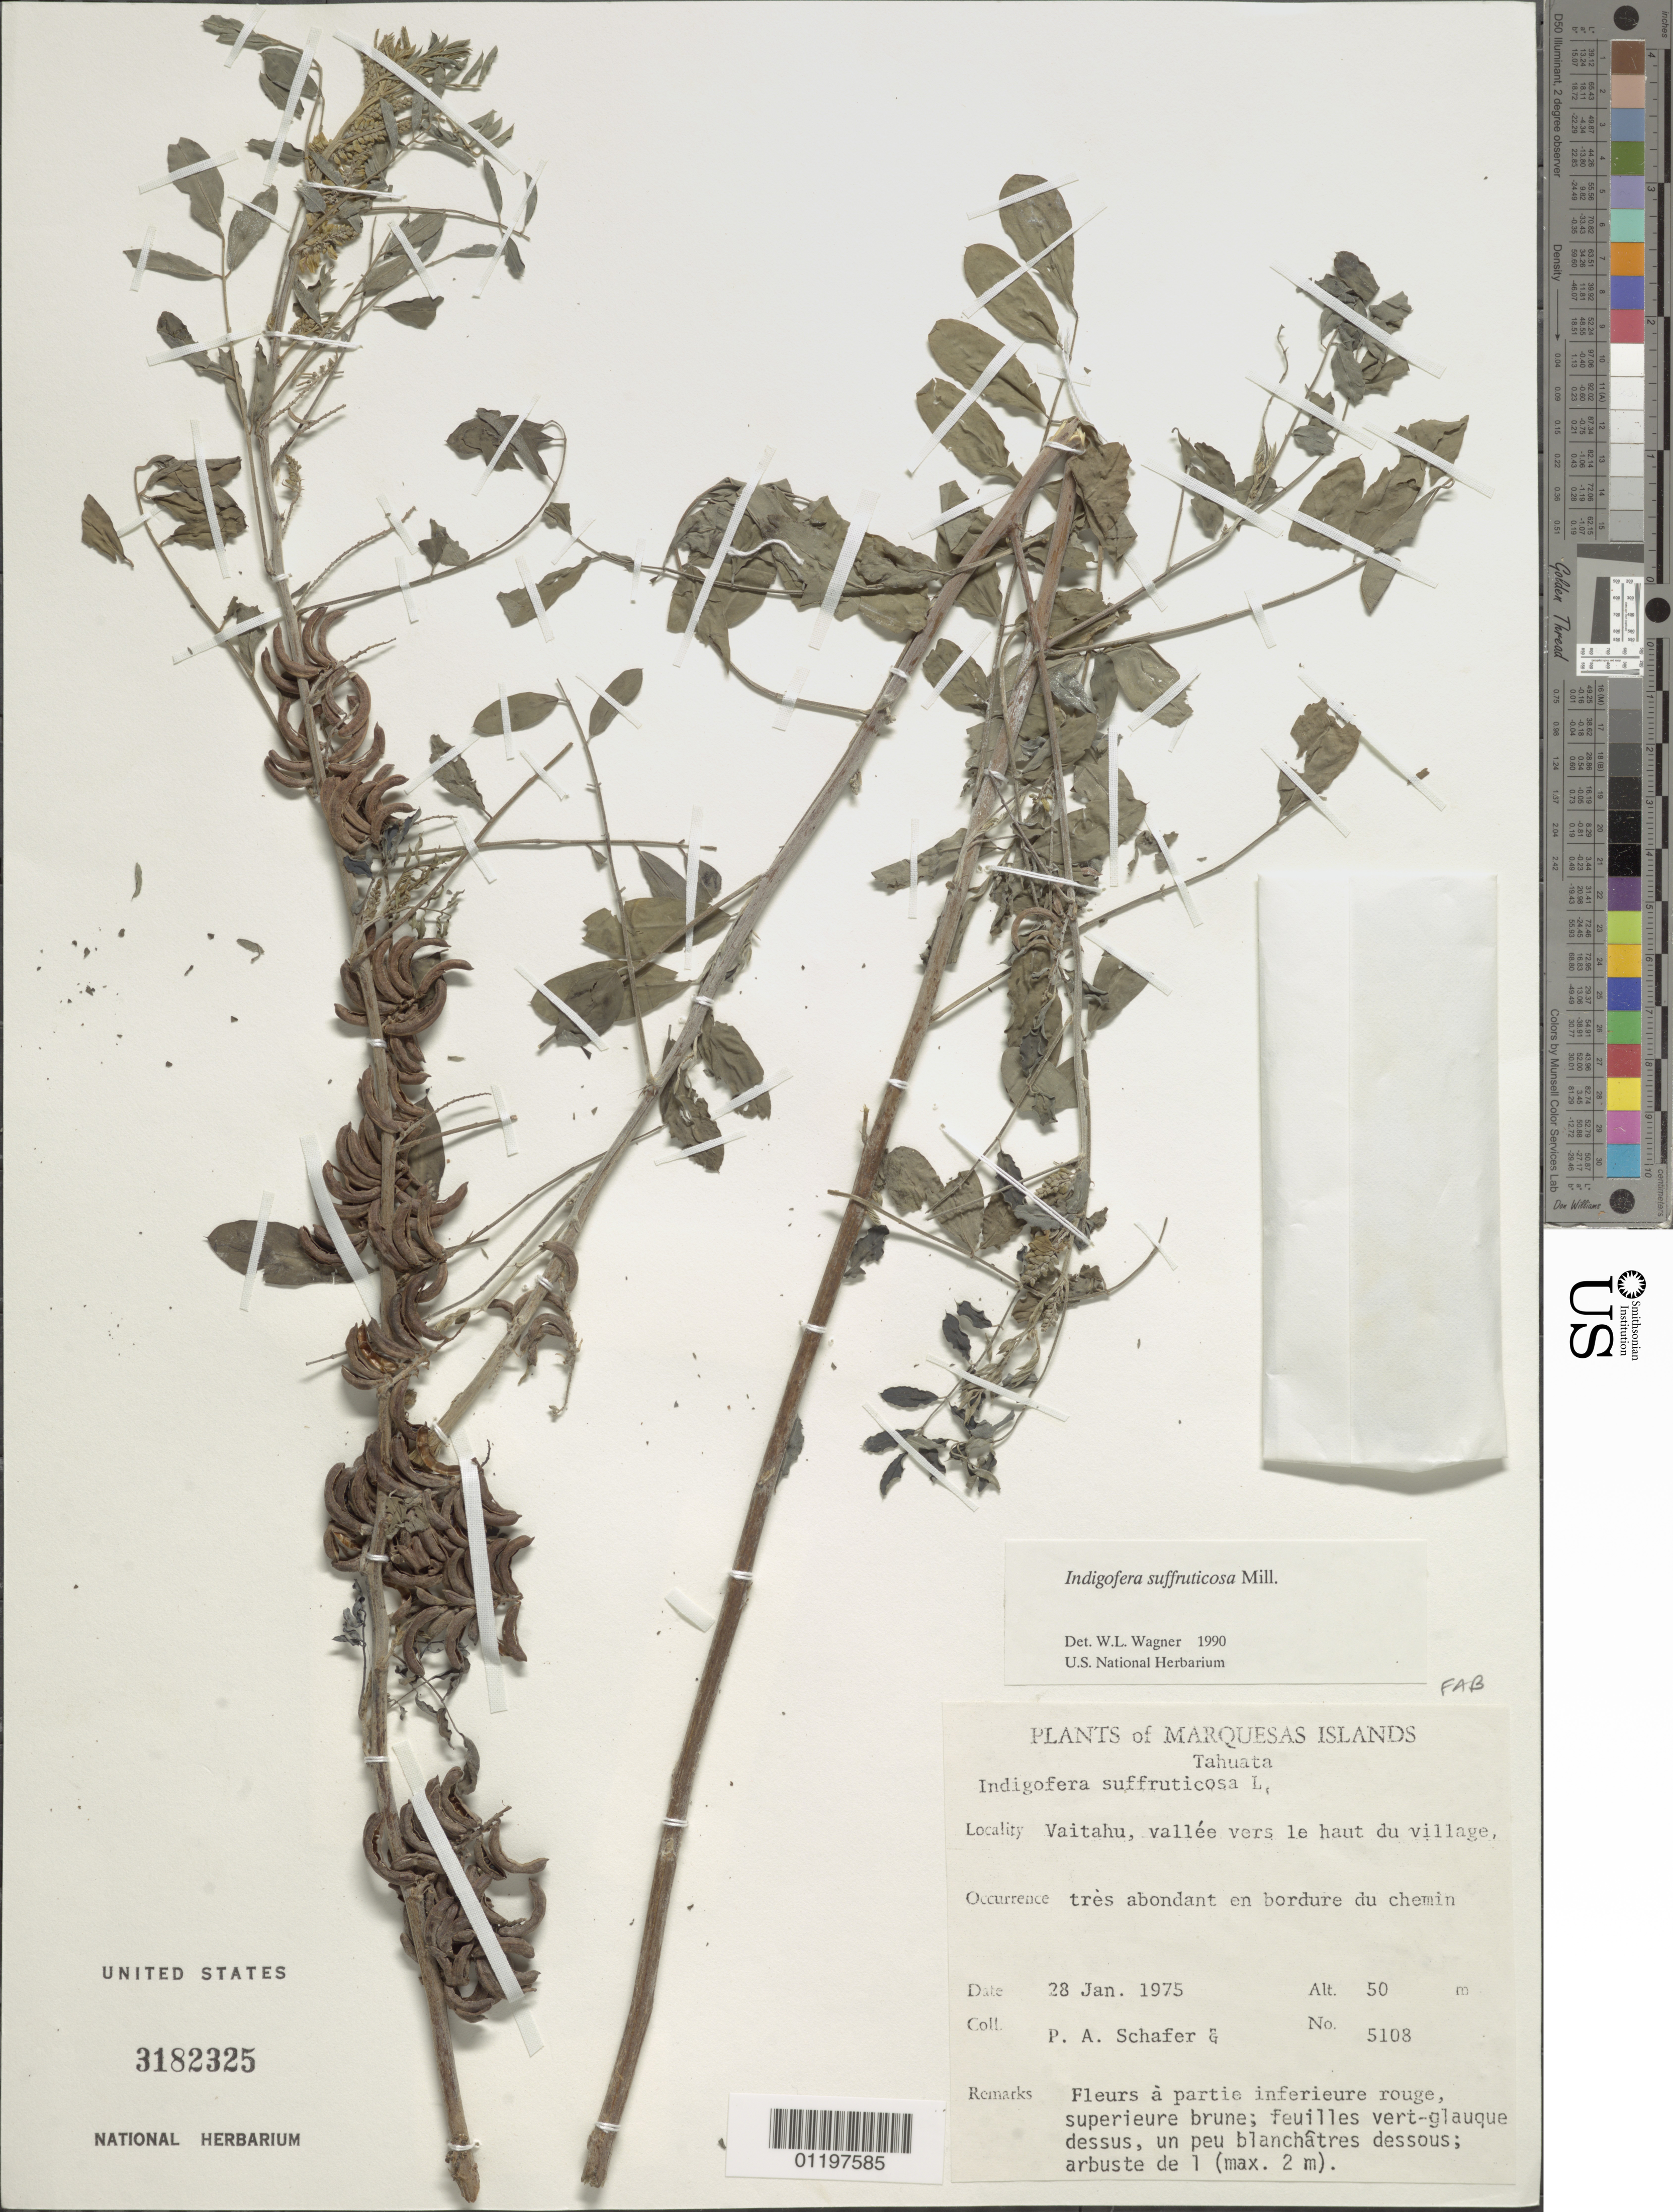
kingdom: Plantae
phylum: Tracheophyta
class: Magnoliopsida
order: Fabales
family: Fabaceae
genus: Indigofera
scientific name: Indigofera suffruticosa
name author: Mill.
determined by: Wagner, W. L., (BOT), Smithsonian Institution - National Museum of Natural History (UNITED STATES)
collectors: P. A. Schäfer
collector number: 5108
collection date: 1975-01-28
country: French Polynesia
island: Tahuata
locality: Vaitahu, vallée vers le haut du village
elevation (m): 50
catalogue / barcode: US 3182325